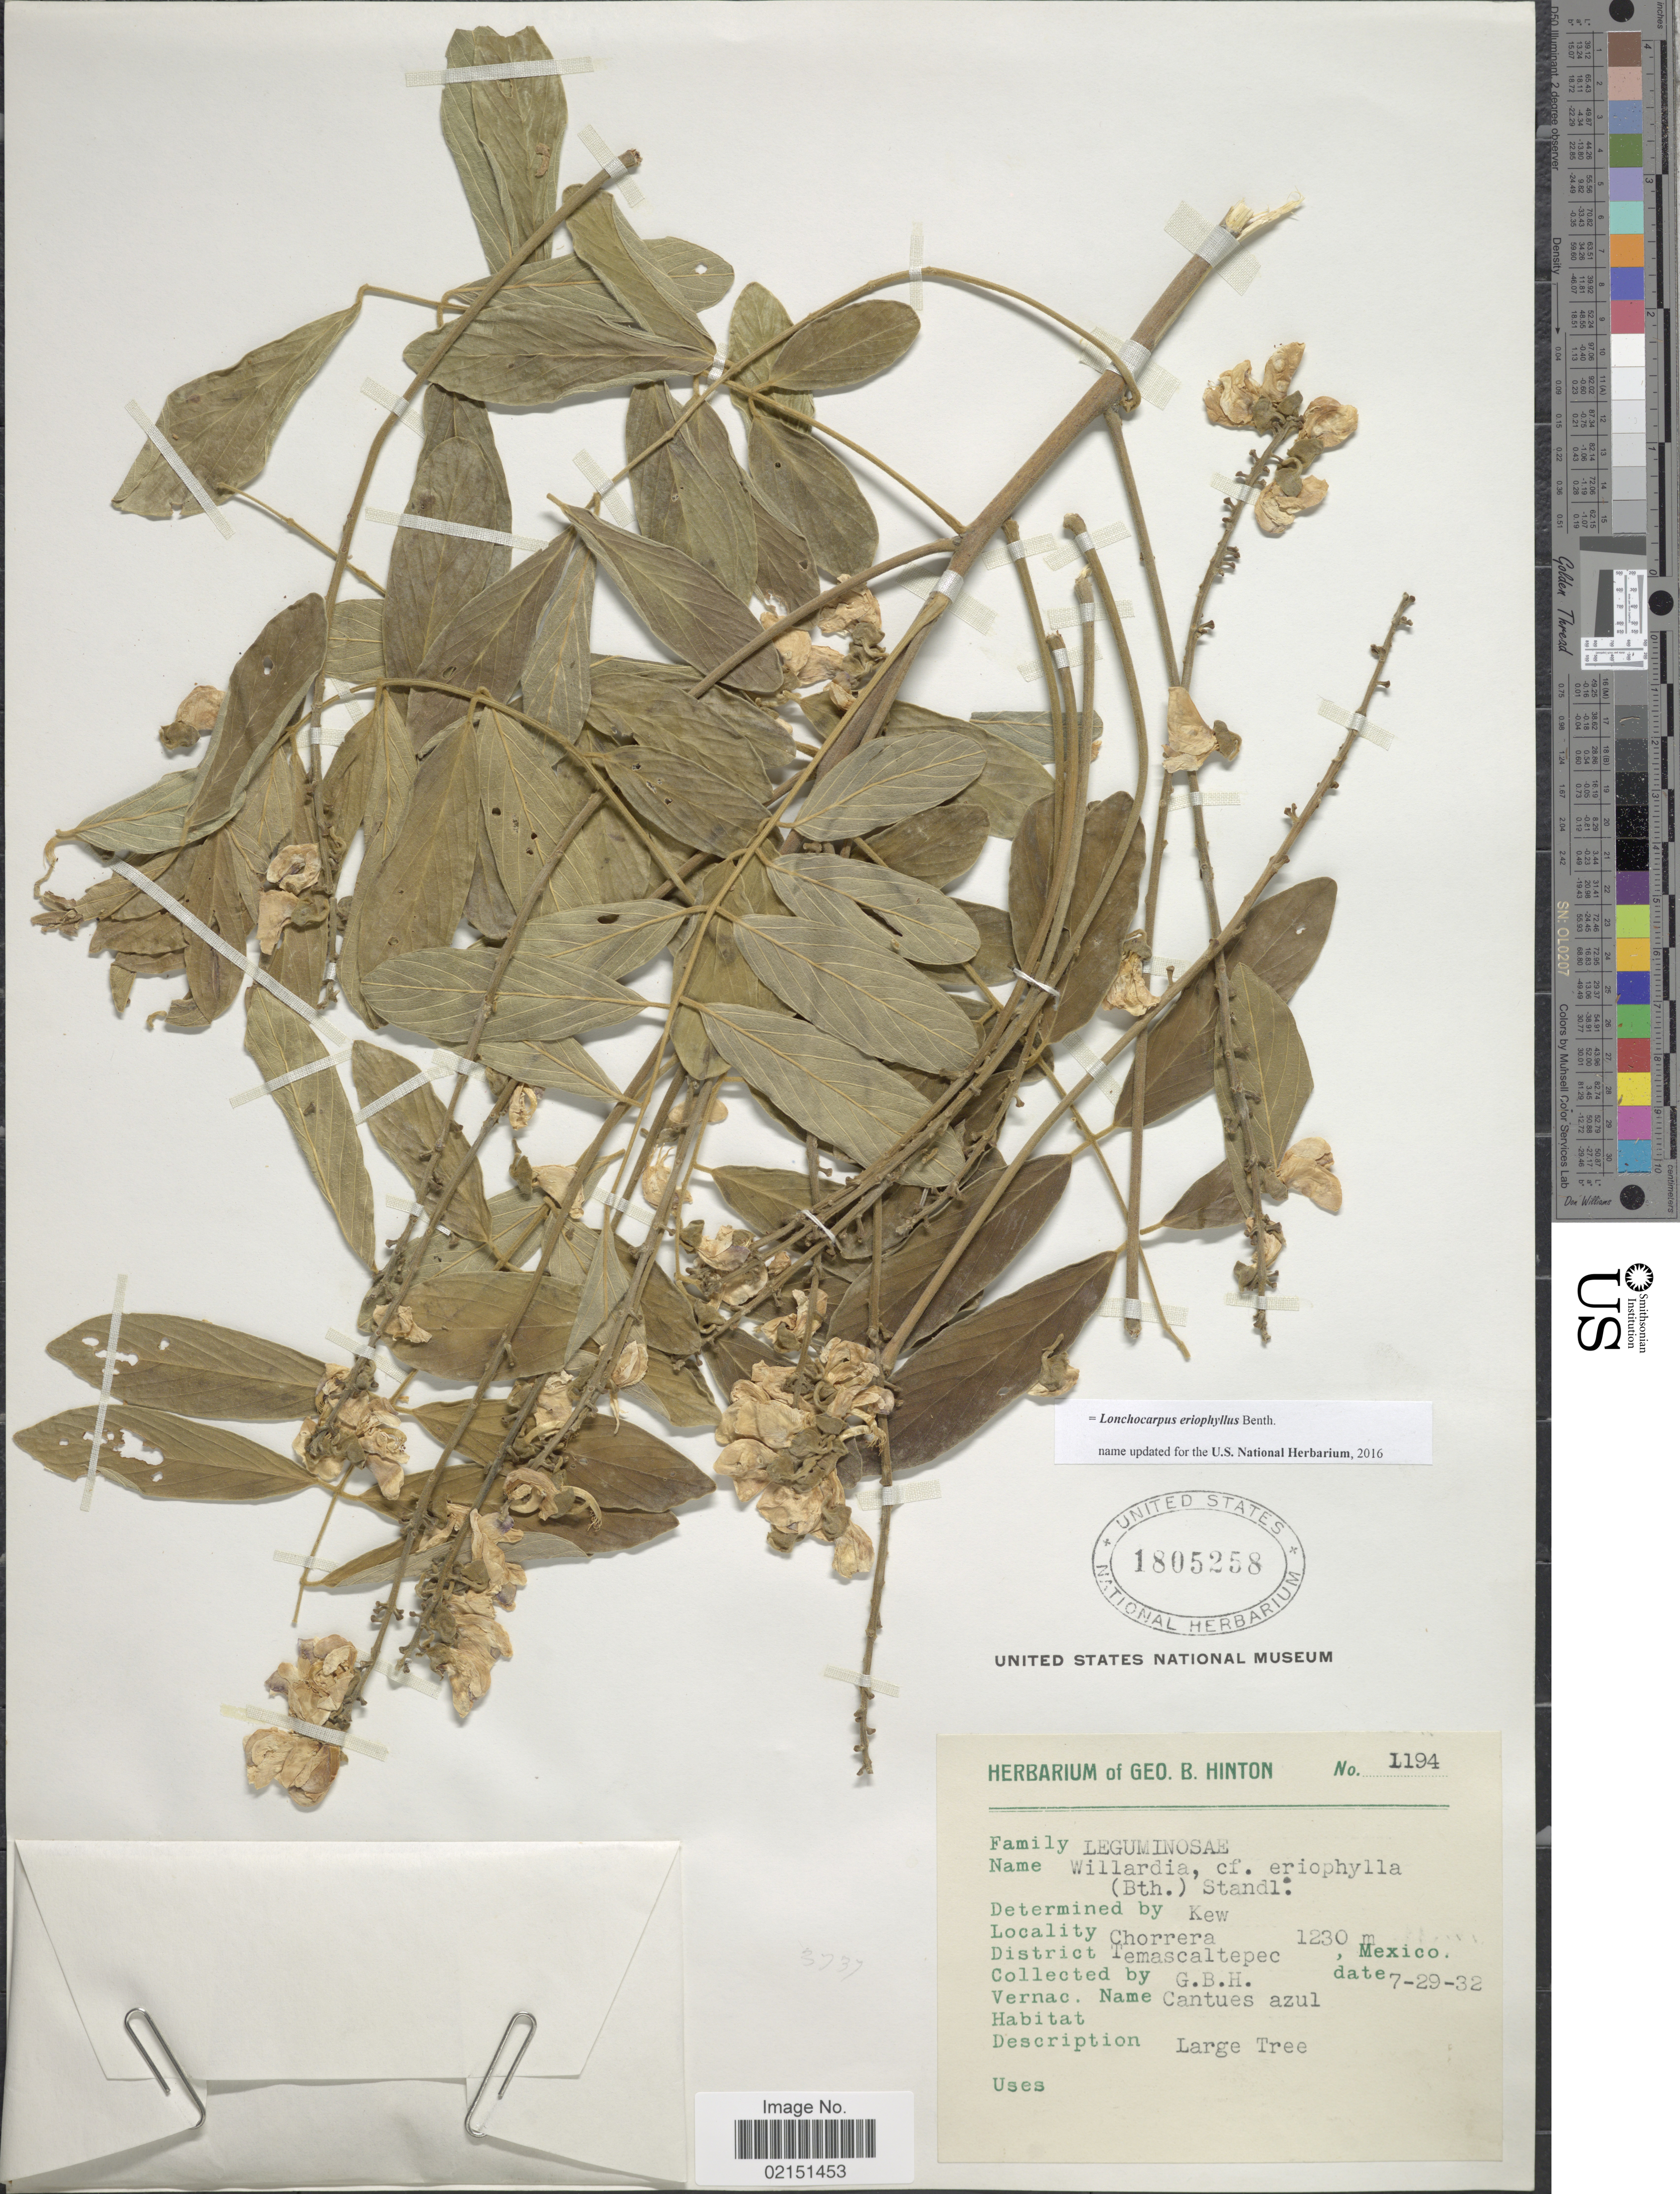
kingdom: Plantae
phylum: Tracheophyta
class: Magnoliopsida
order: Fabales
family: Fabaceae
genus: Lonchocarpus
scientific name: Lonchocarpus eriophyllus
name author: Benth.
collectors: G. B. Hinton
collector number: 1194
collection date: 1932-07-29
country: Mexico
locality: Chorrera, District Temascaltepec, Mexico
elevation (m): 1230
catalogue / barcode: US 1805258